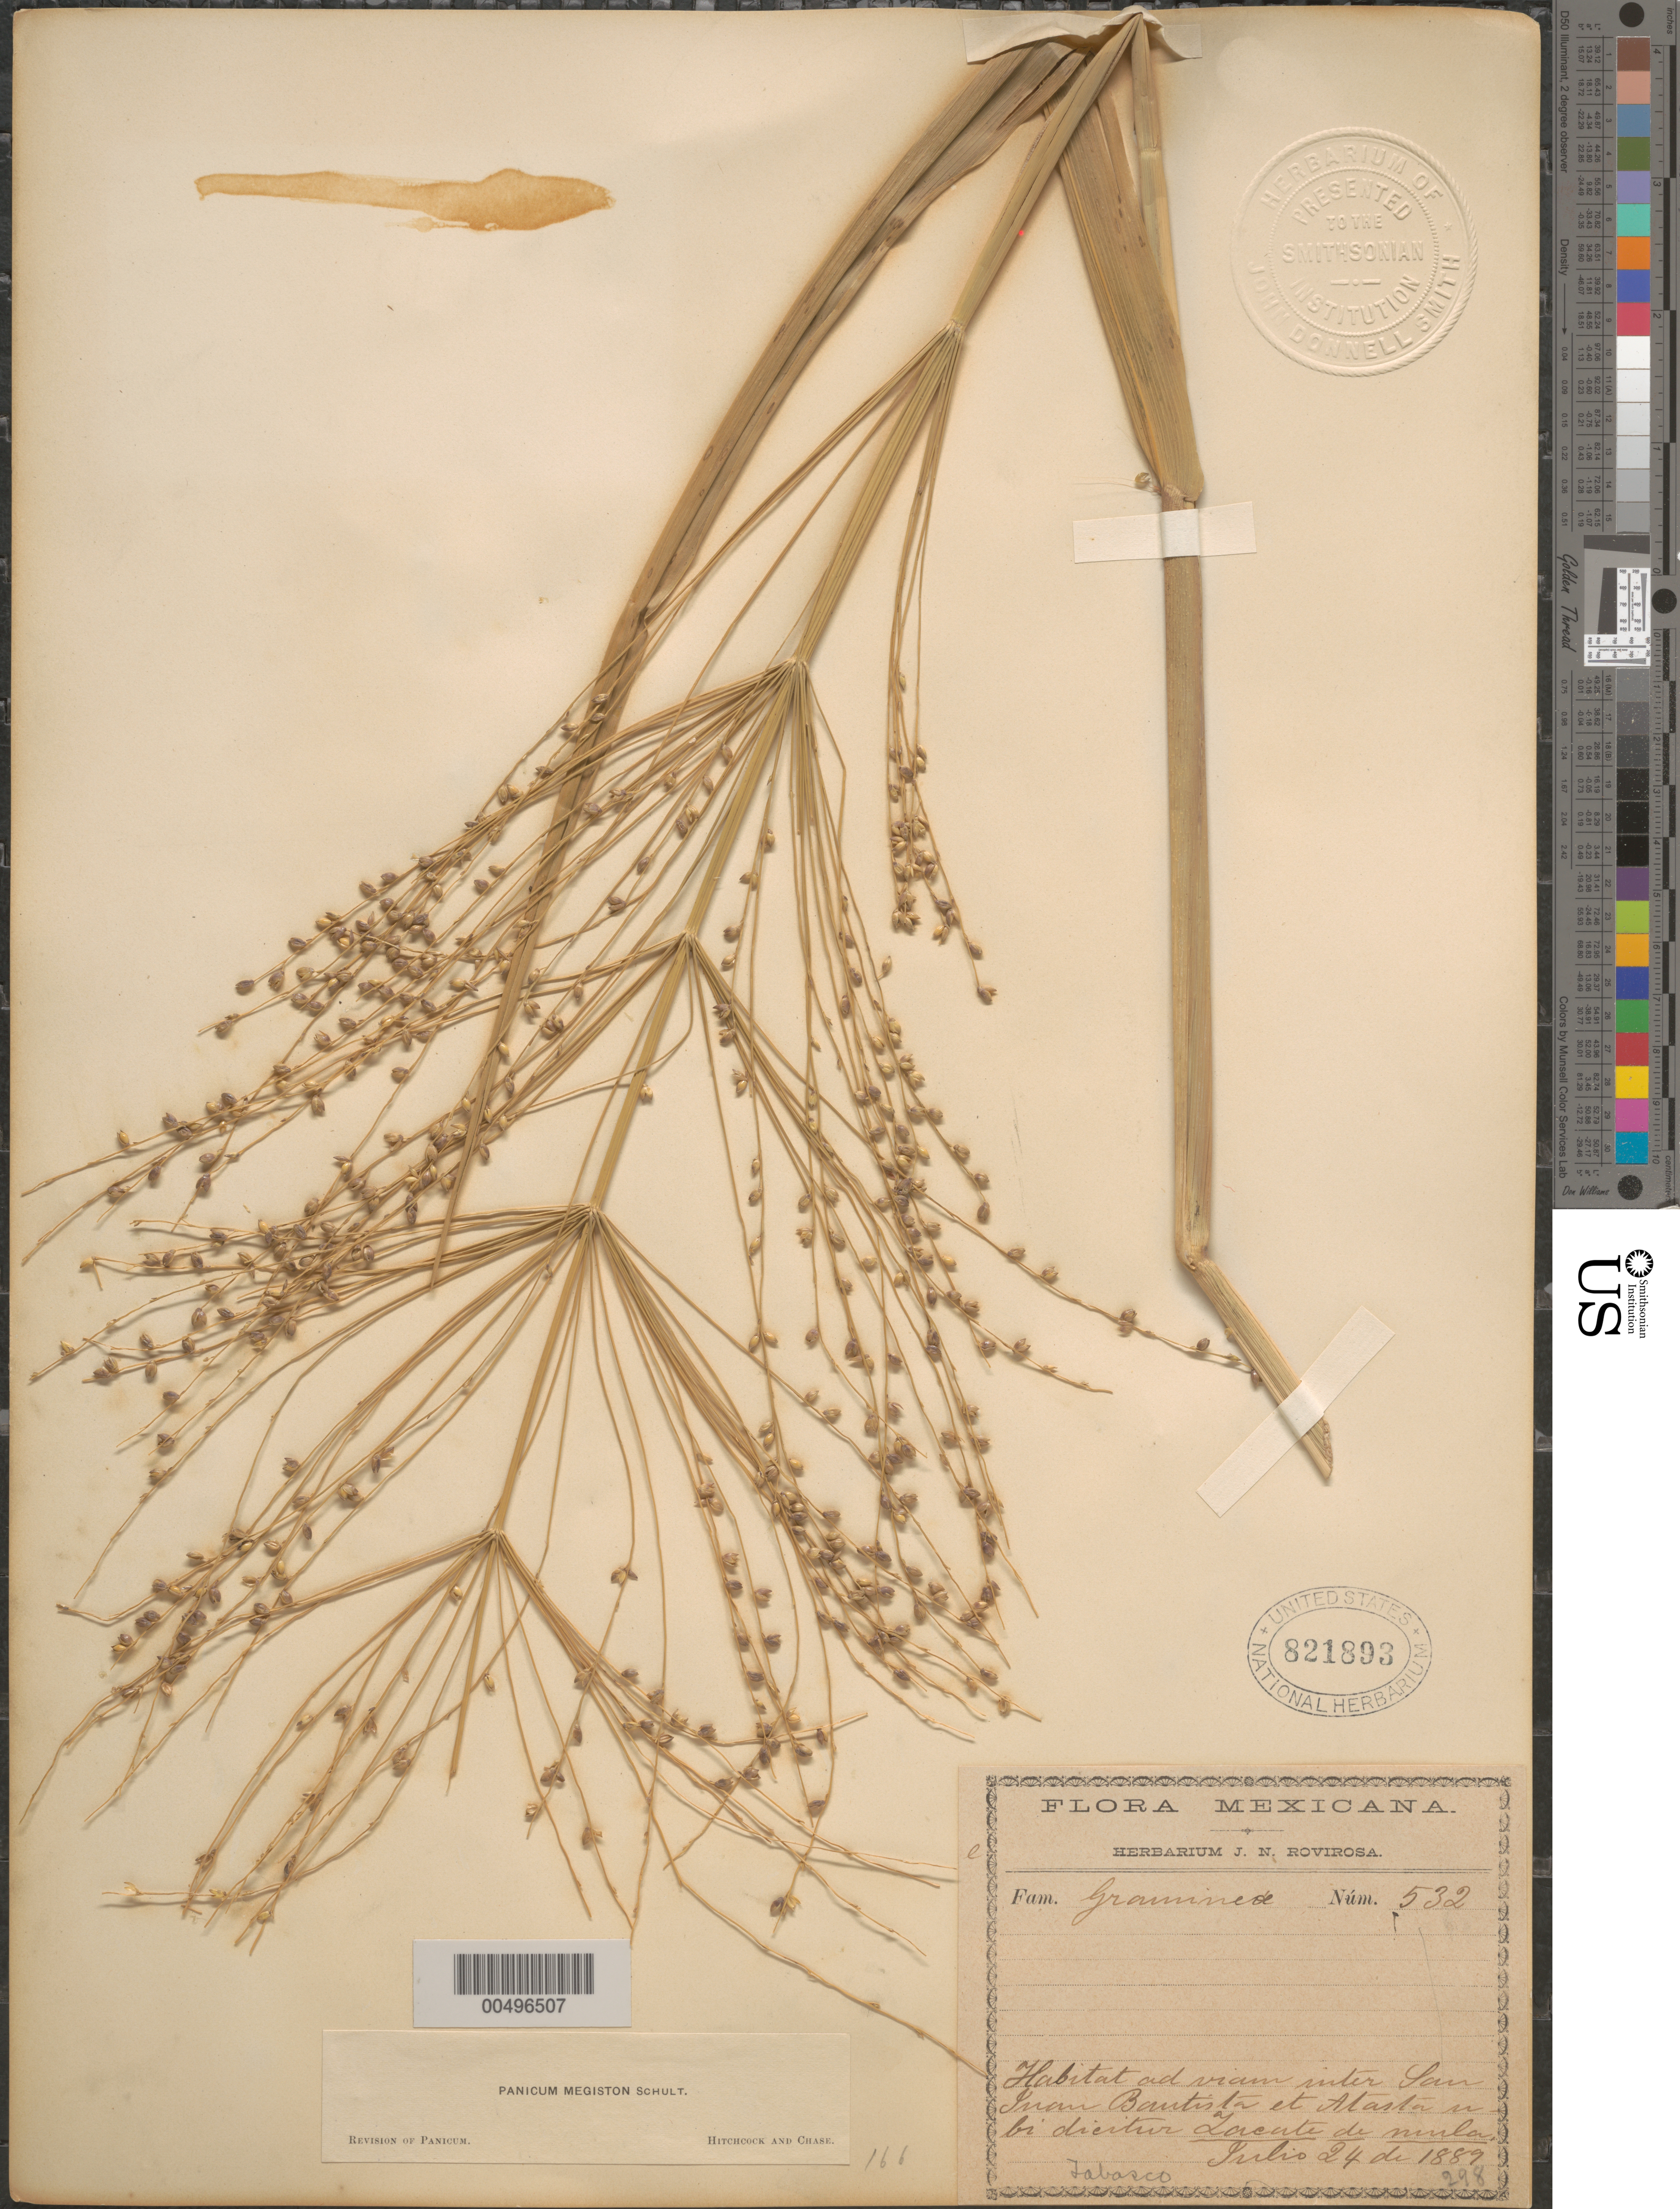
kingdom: Plantae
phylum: Tracheophyta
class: Liliopsida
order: Poales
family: Poaceae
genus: Stephostachys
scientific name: Stephostachys mertensii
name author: (Roth) Zuloaga & Marrone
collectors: J. N. Rovirosa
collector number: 532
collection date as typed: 24 Jul 1889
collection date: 1889-07-24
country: Mexico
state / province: Tabasco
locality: On rd between San Juan Bautista & Atasta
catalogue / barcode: US 821893